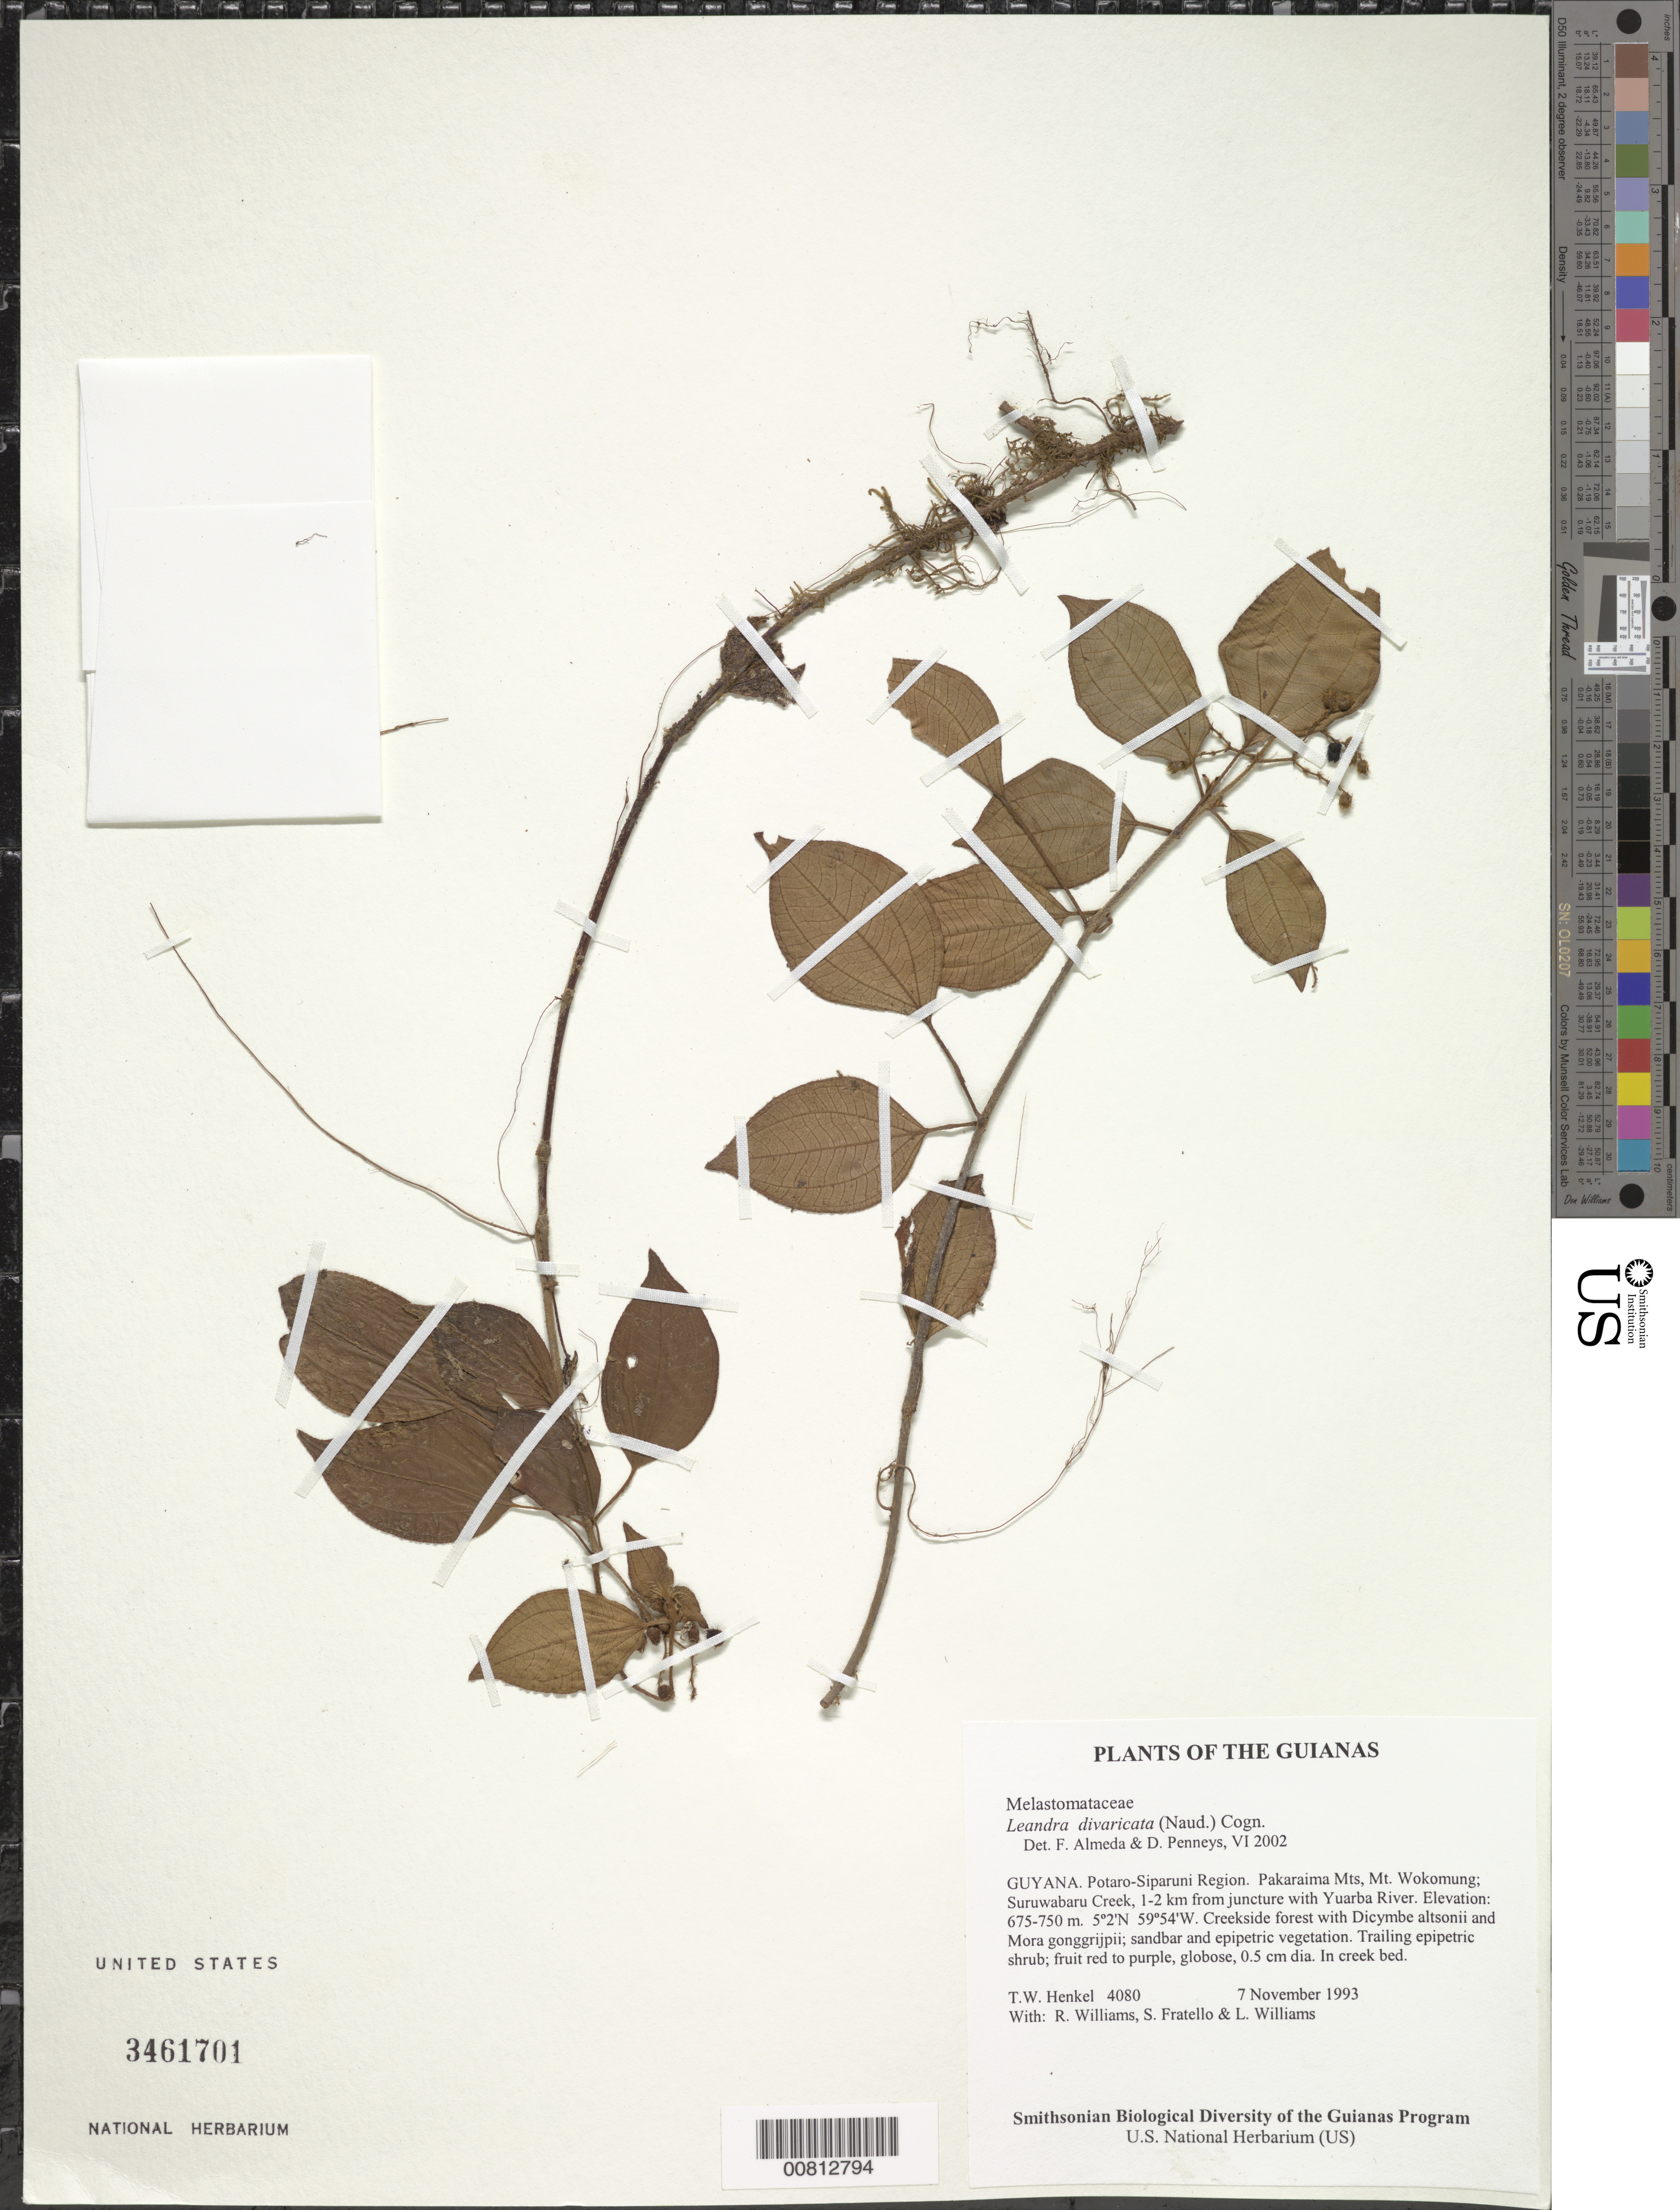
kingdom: Plantae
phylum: Tracheophyta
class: Magnoliopsida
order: Myrtales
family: Melastomataceae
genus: Leandra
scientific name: Leandra divaricata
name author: (Naudin) Cogn.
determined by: Almeda, F.; Penneys, D. S.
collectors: T. Henkel, R. Williams, S. Fratello & L. Williams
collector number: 4080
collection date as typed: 7 November 1993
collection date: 1993-11-07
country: Guyana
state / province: Potaro-Siparuni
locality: Pakaraima Mts, Mt. Wokomung; Suruwabaru Creek, 1-2 km from juncture with Yuarba River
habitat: Creekside forest with Dicymbe altsonii and Mora gonggrijpii; sandbar and epipetric vegetation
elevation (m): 675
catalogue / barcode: US 3461701